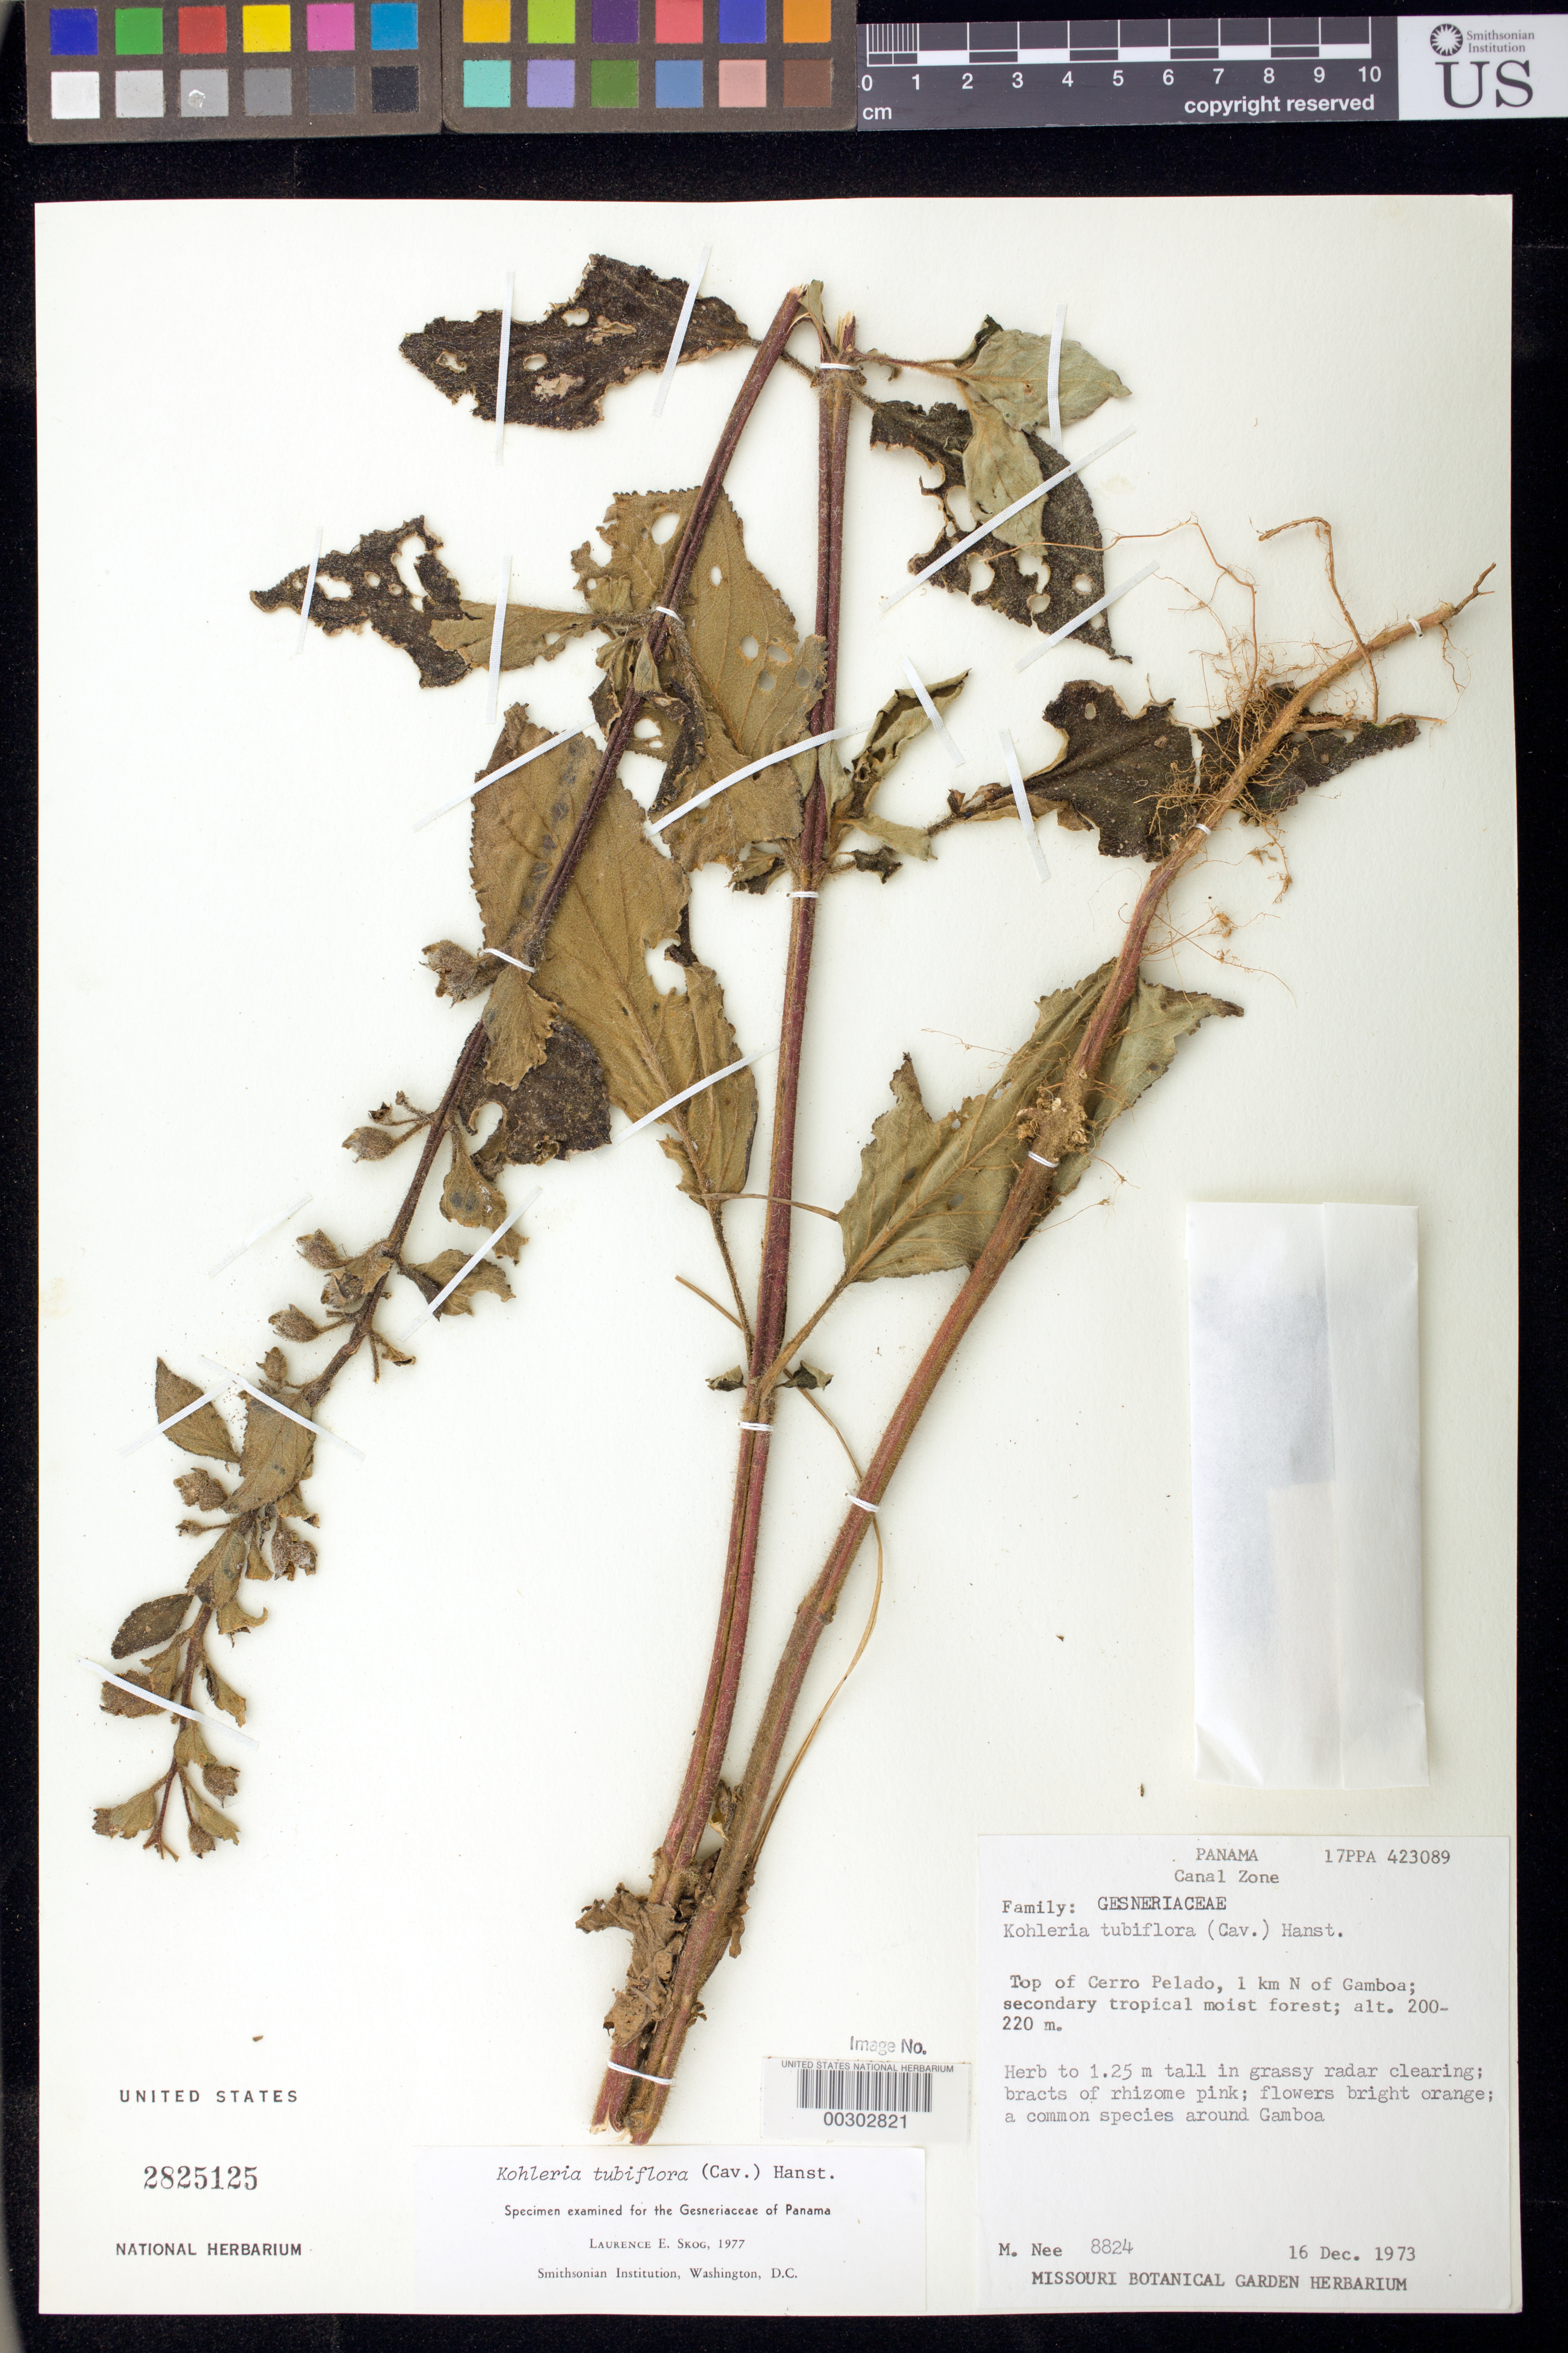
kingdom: Plantae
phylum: Tracheophyta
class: Magnoliopsida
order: Lamiales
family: Gesneriaceae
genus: Kohleria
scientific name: Kohleria tubiflora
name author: (Cav.) Hanst.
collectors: M. Nee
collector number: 8824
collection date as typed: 16 Dec 1973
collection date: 1973-12-16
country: Panama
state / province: Colón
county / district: Canal Zone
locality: Top of Cerro Pelado, 1 km N of Gamboa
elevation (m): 200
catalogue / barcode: US 2825125